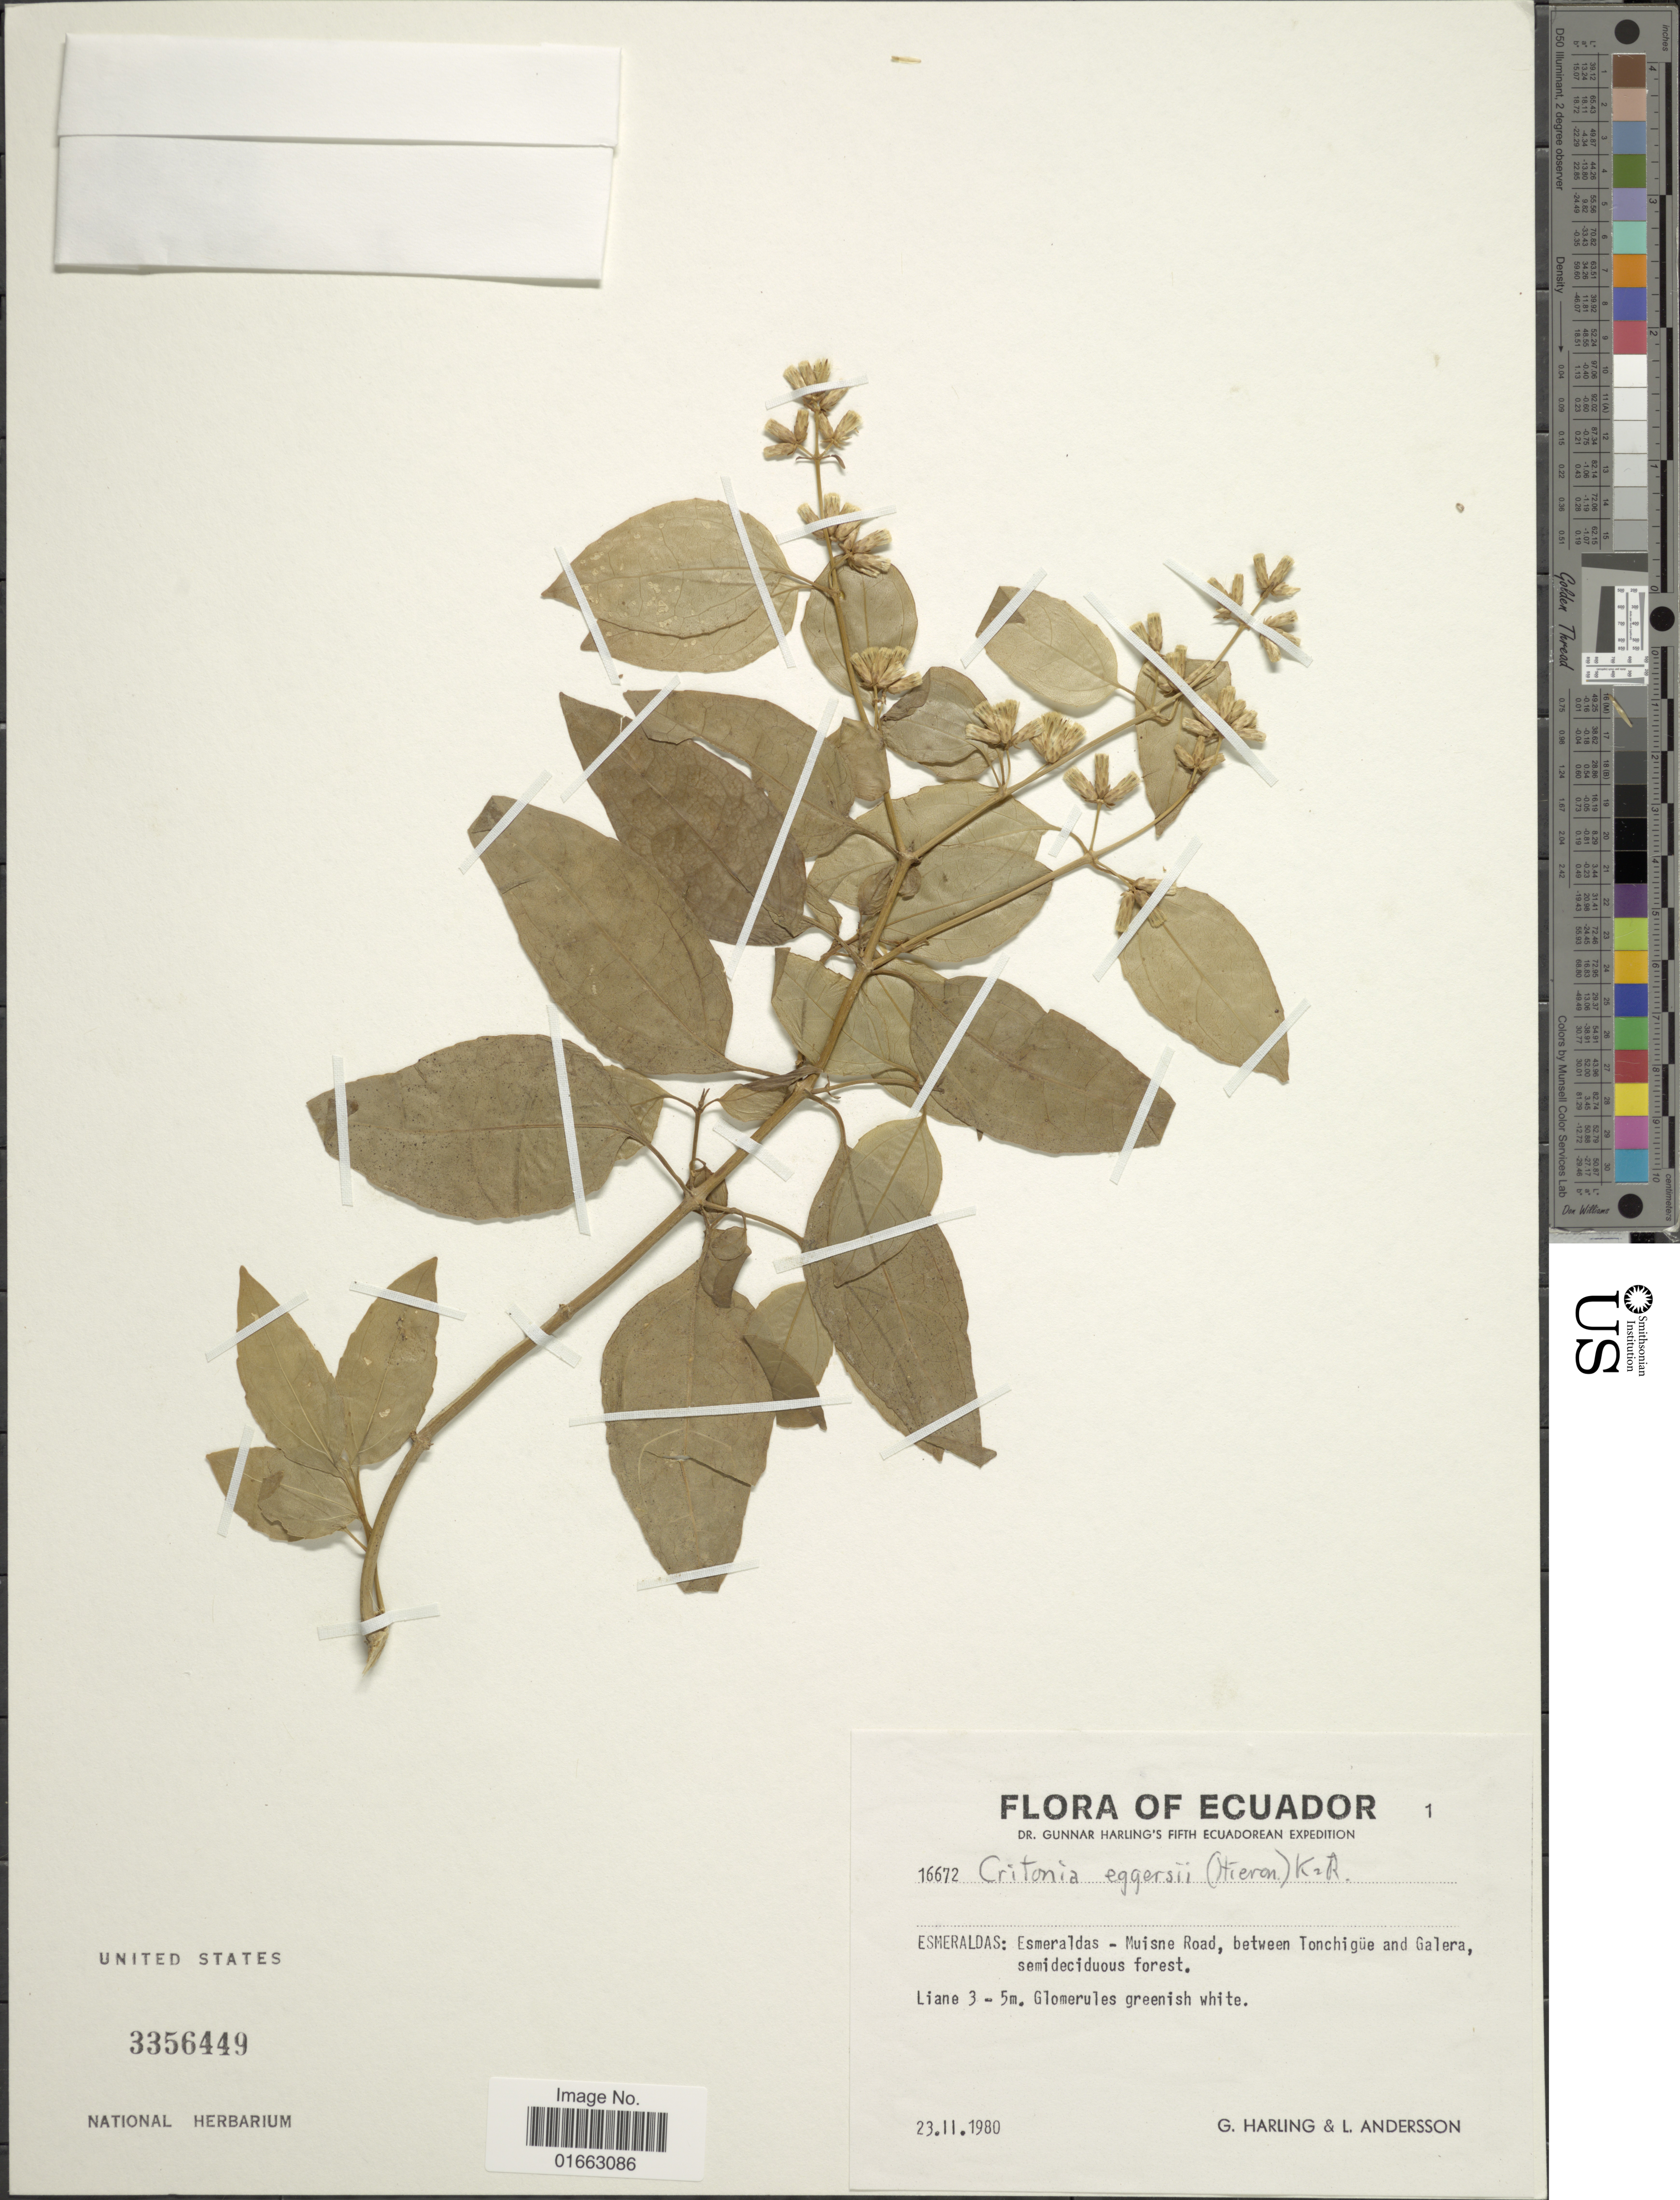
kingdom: Plantae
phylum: Tracheophyta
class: Magnoliopsida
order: Asterales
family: Asteraceae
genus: Critonia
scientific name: Critonia eggersii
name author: (Hieron.) R.M. King & H. Rob.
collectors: G. Harling & L. Andersson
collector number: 16672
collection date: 1980-02-23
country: Ecuador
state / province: Esmeraldas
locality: Muisne Road, between Tonchigüe and Galera, semideciduous forest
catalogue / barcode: US 3356449